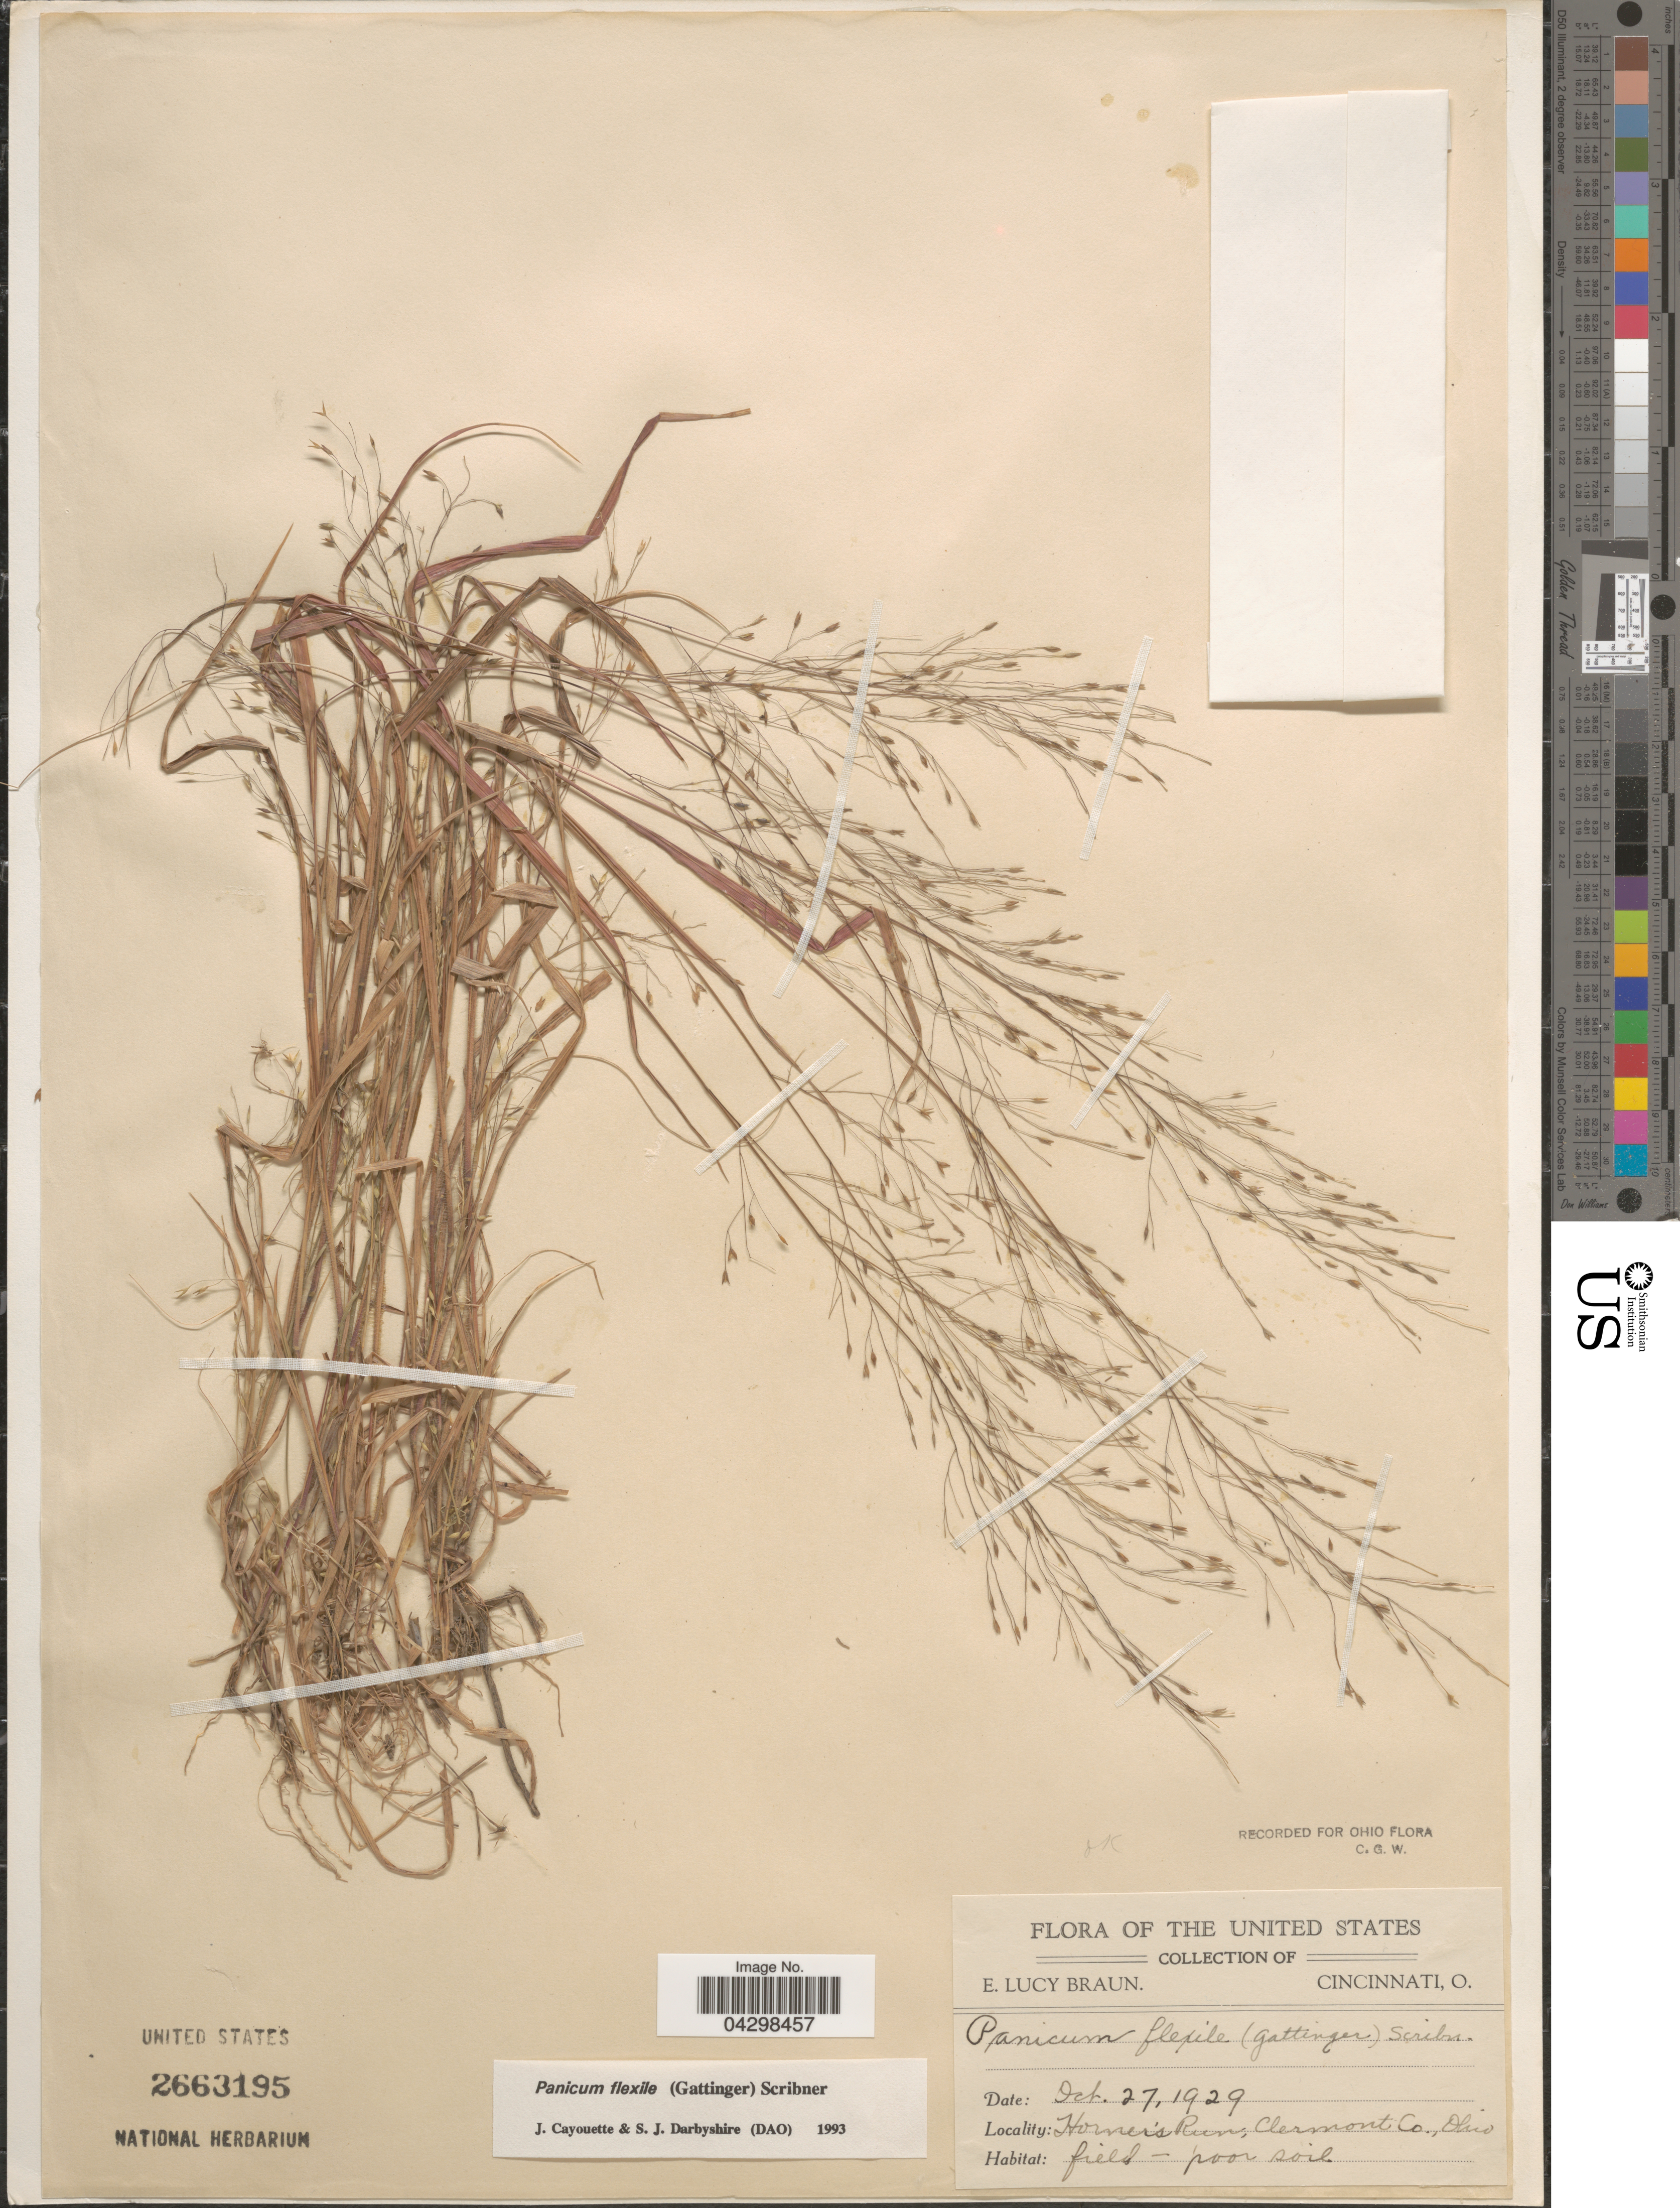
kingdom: Plantae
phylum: Tracheophyta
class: Liliopsida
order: Poales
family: Poaceae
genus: Panicum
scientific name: Panicum flexile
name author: (Gatt.) Scribn.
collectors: E. L. Braun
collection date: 1929-10-27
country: United States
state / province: Ohio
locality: The United States. Horner's Run, Clermont Co.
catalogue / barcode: US 2663195